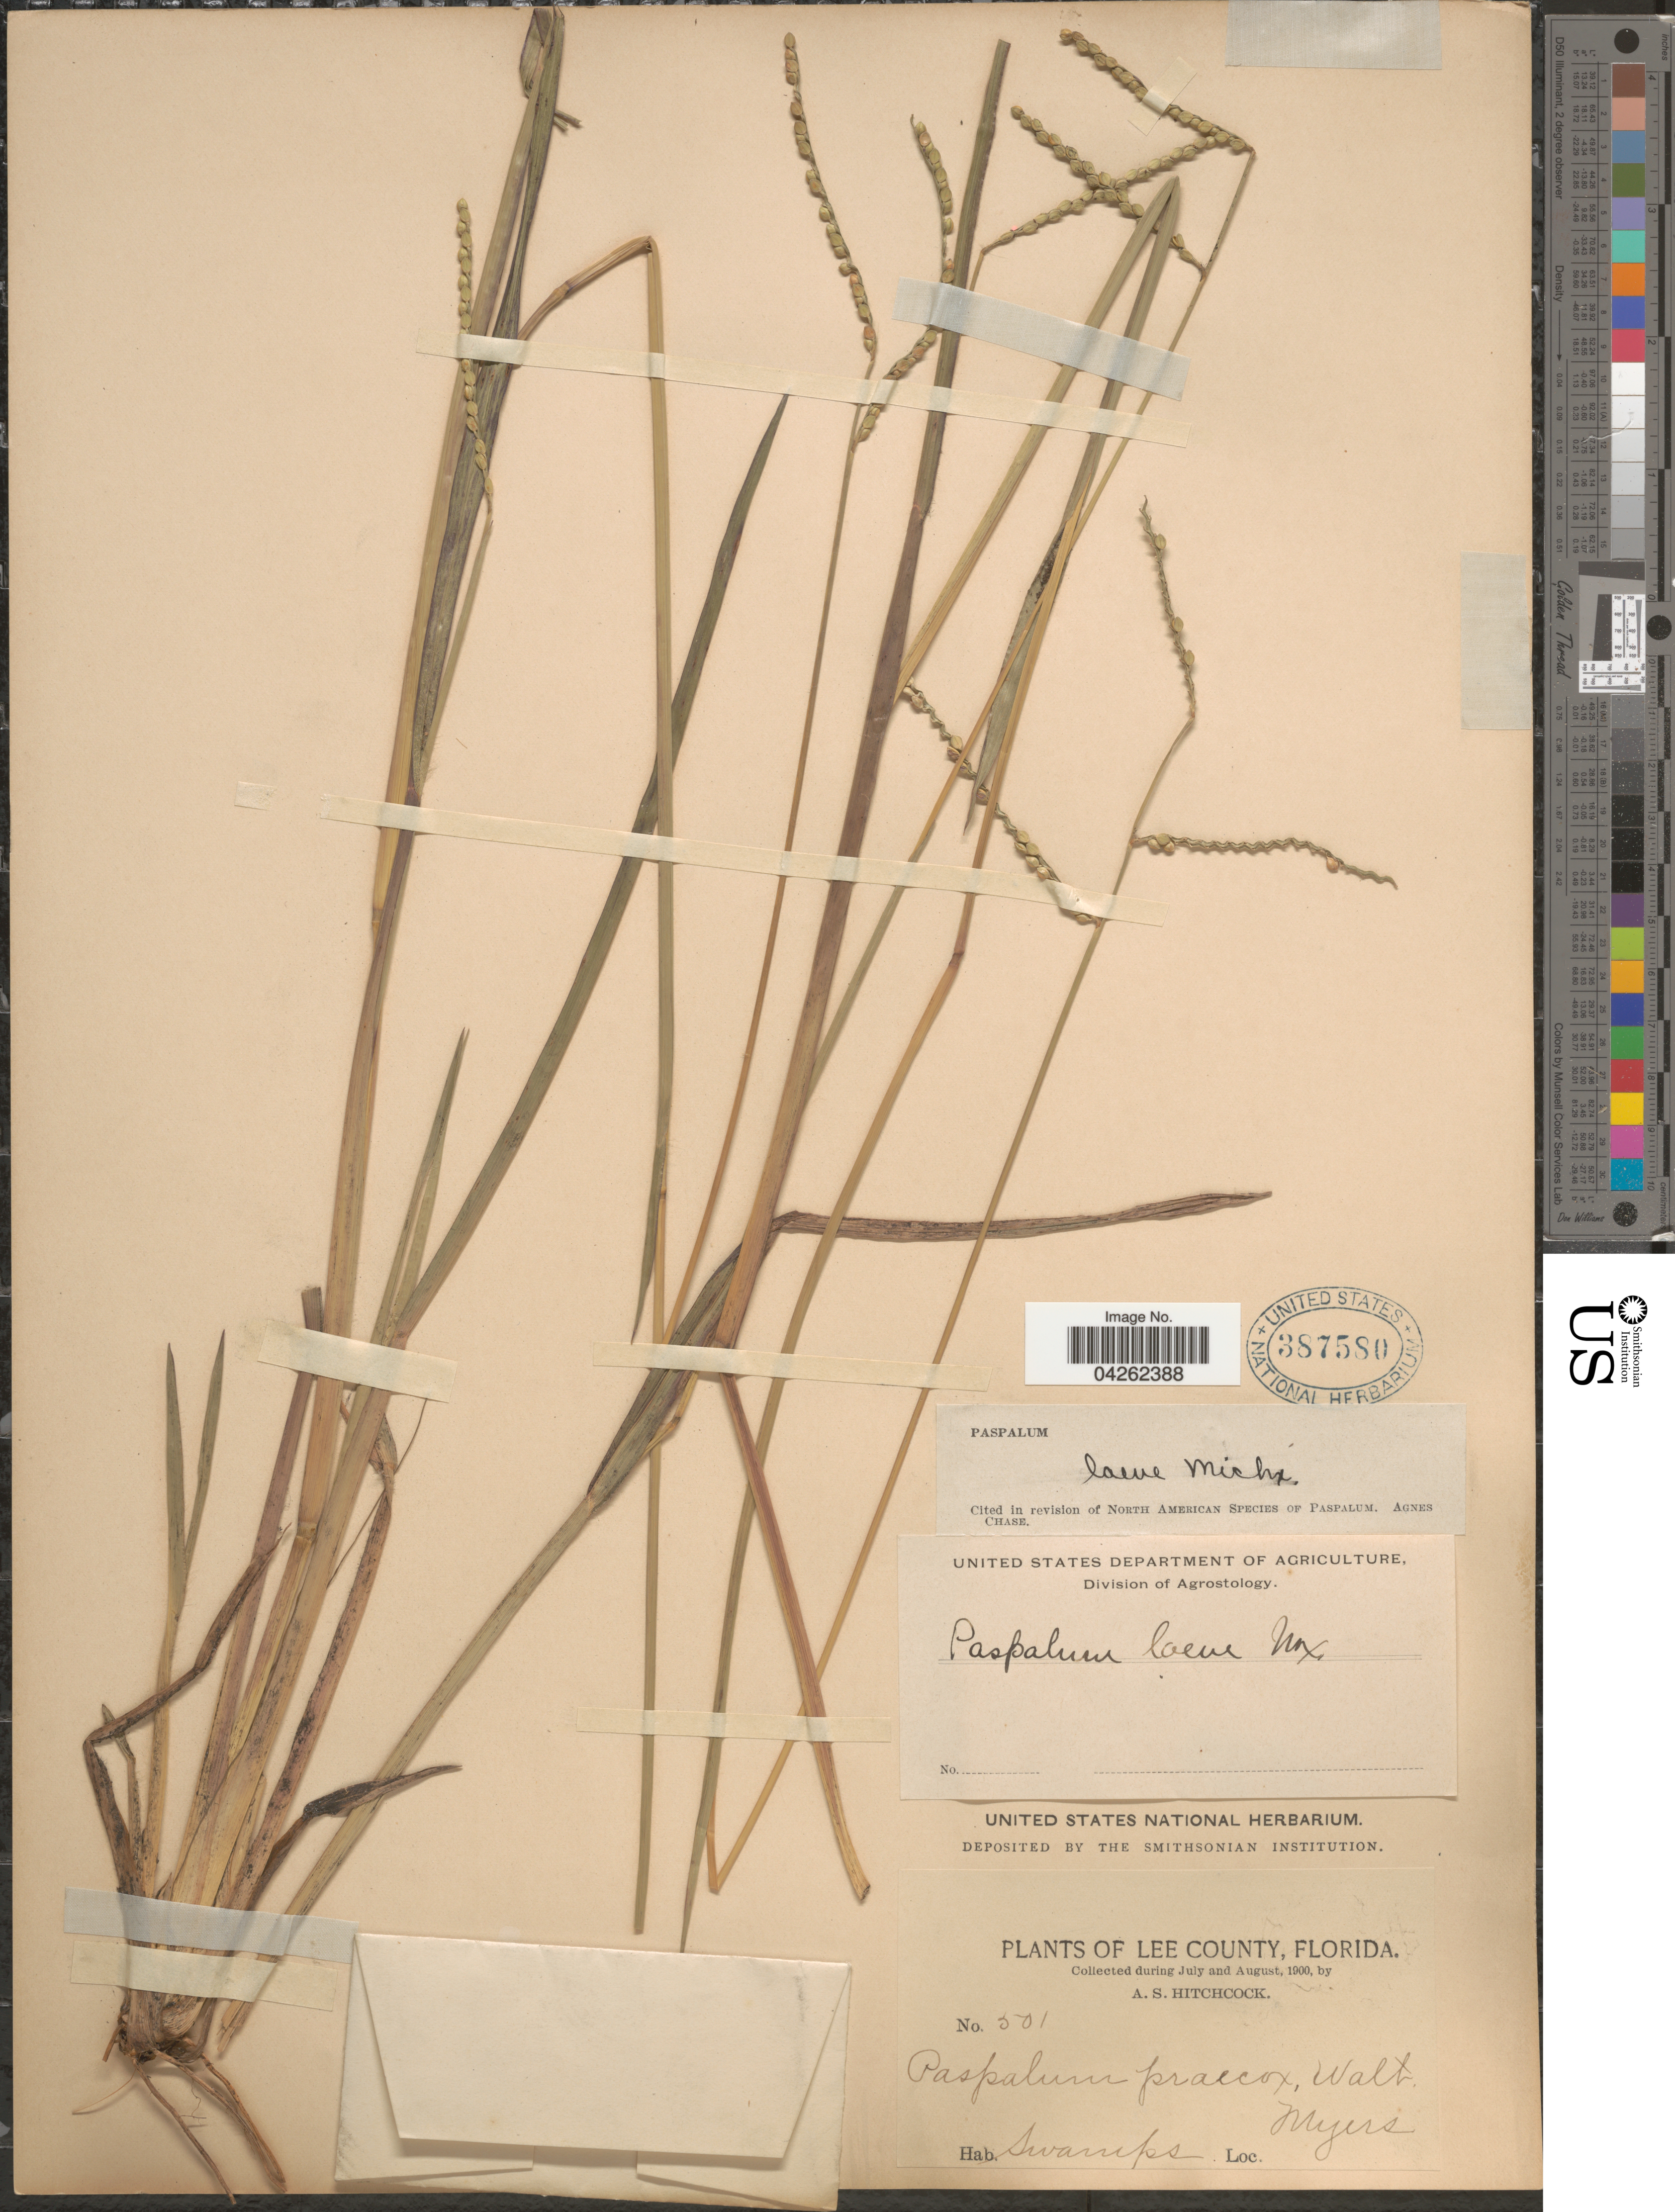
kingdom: Plantae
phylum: Tracheophyta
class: Liliopsida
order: Poales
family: Poaceae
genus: Paspalum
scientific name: Paspalum laeve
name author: Michx.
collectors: A. S. Hitchcock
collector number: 501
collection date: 1900-07/1900-08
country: United States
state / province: Florida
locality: Lee County. Swamps. Myers.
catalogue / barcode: US 387580